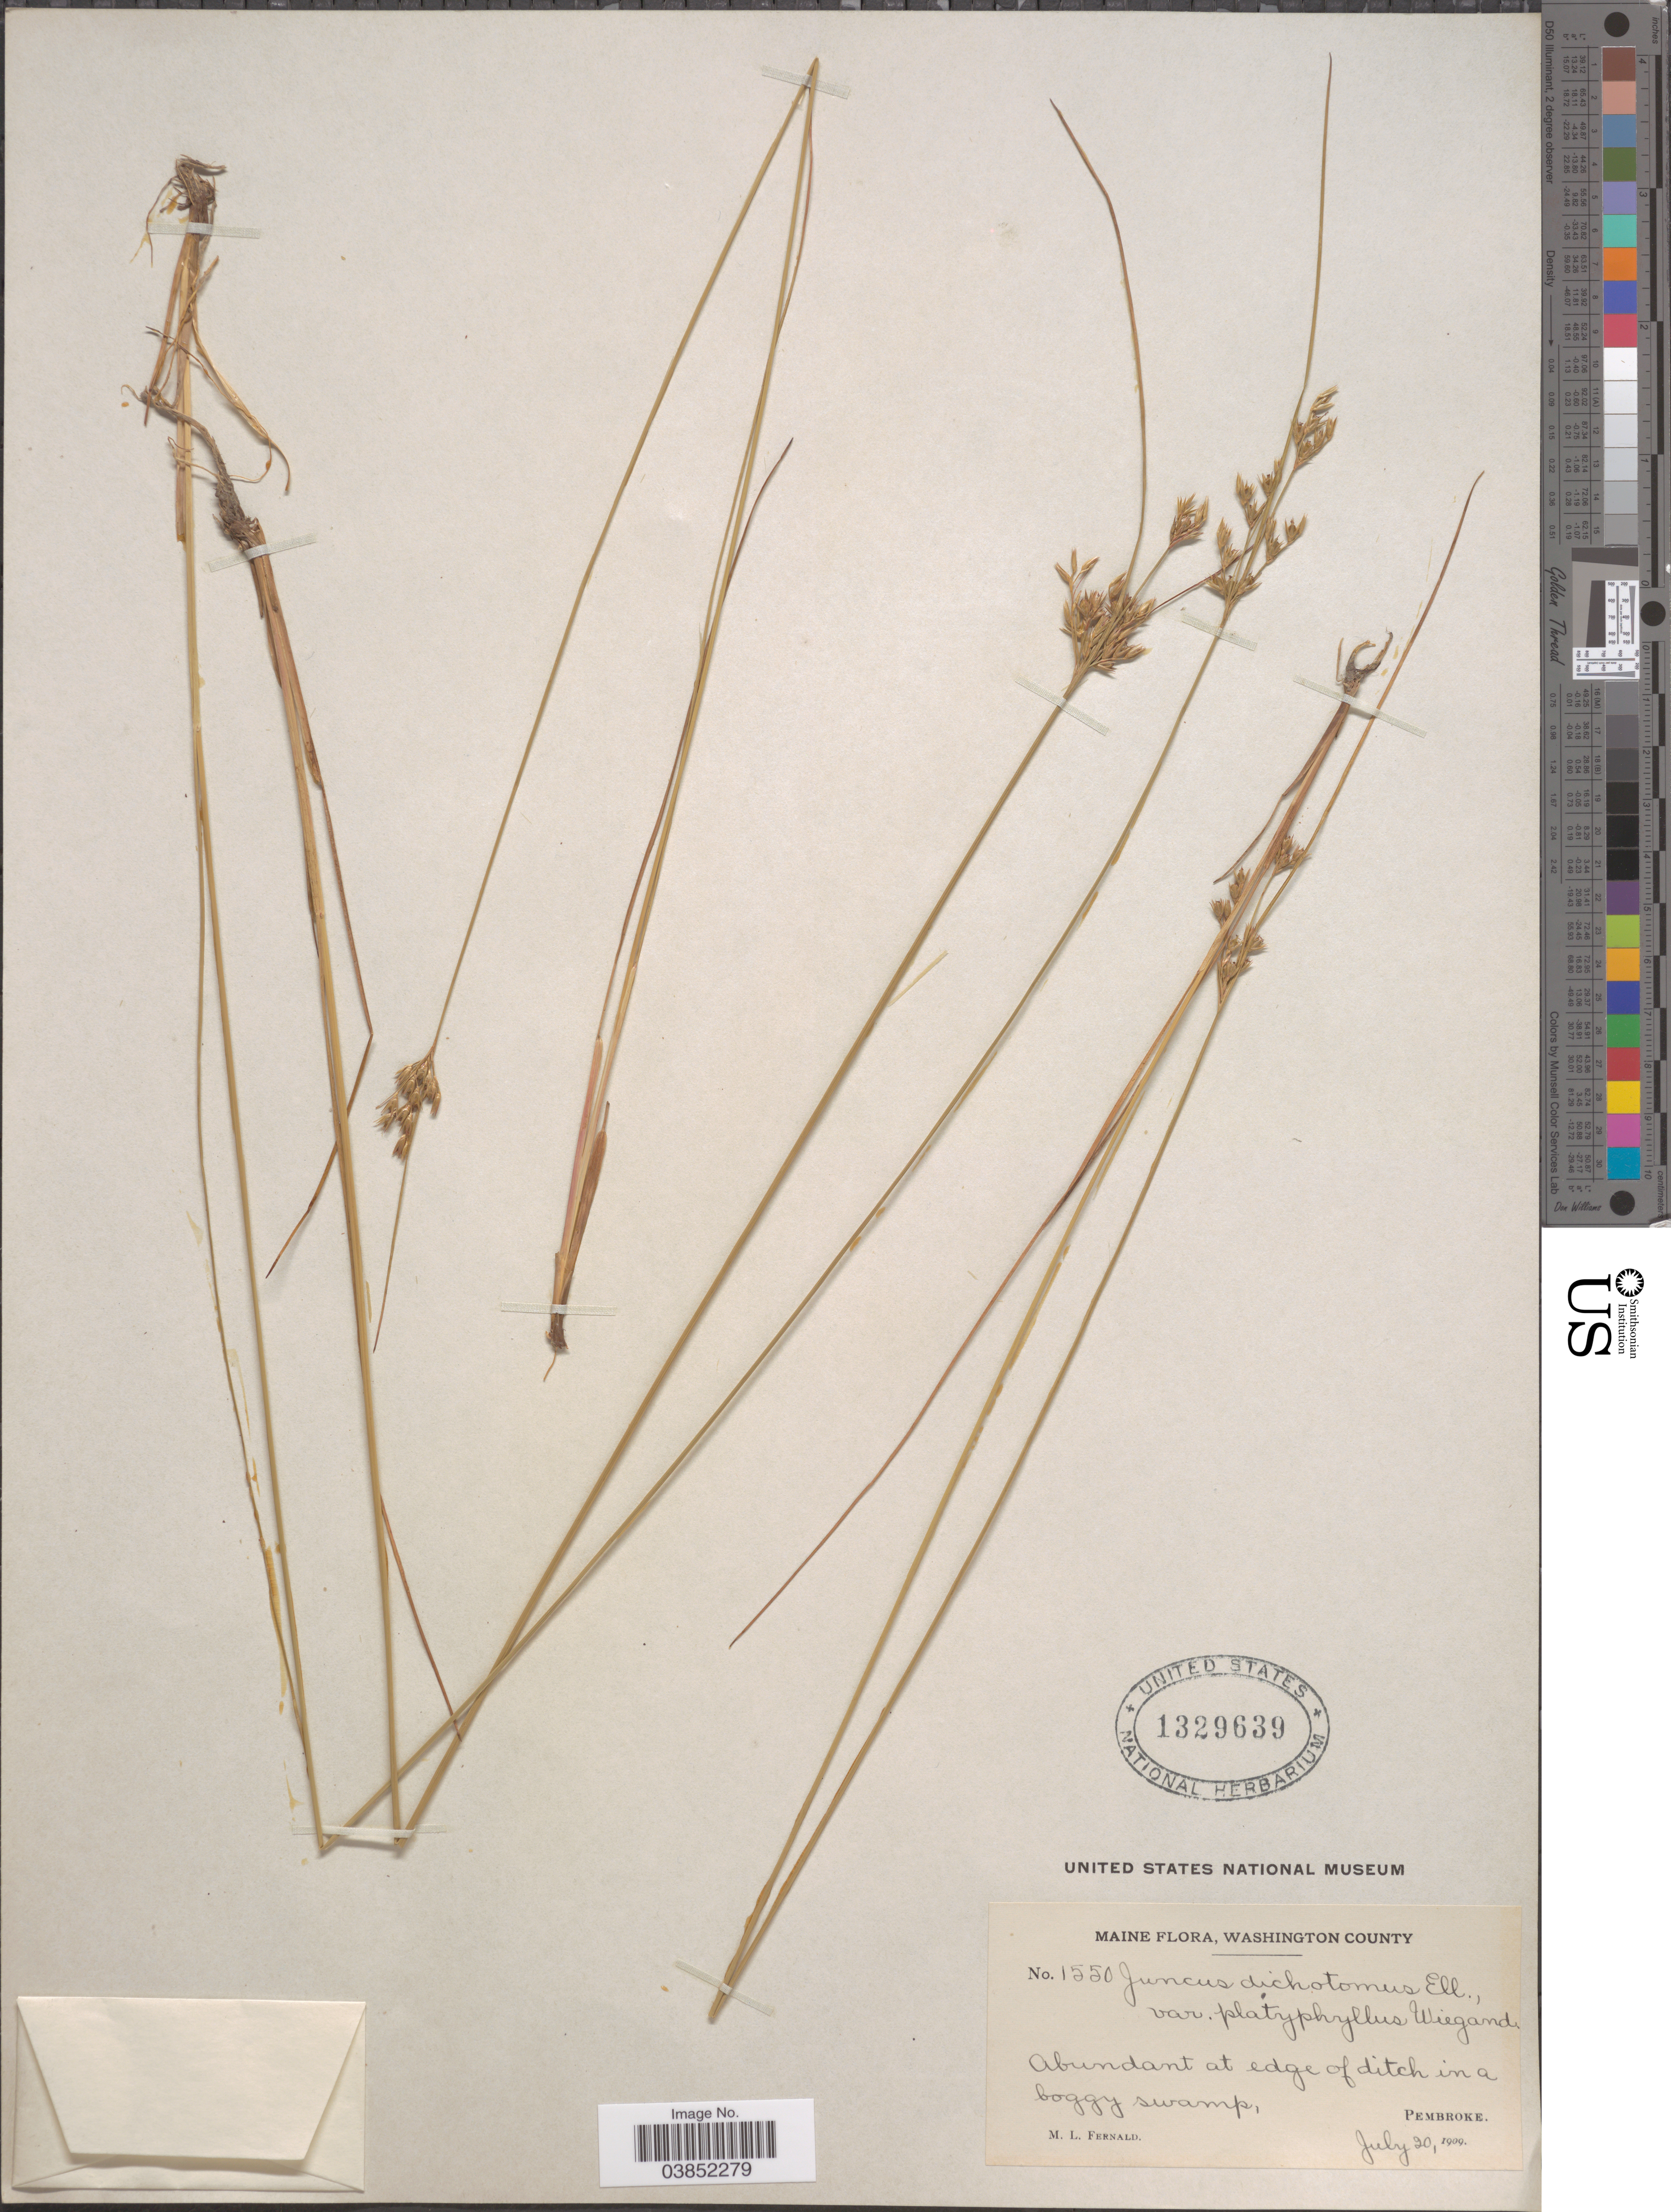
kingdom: Plantae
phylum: Tracheophyta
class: Liliopsida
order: Poales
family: Juncaceae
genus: Juncus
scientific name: Juncus dichotomus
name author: Elliott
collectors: M. L. Fernald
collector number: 1550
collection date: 1909-07-20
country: United States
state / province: Maine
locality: Washington County. At edge of ditch in a boggy swamp, Pembroke.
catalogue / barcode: US 1329639